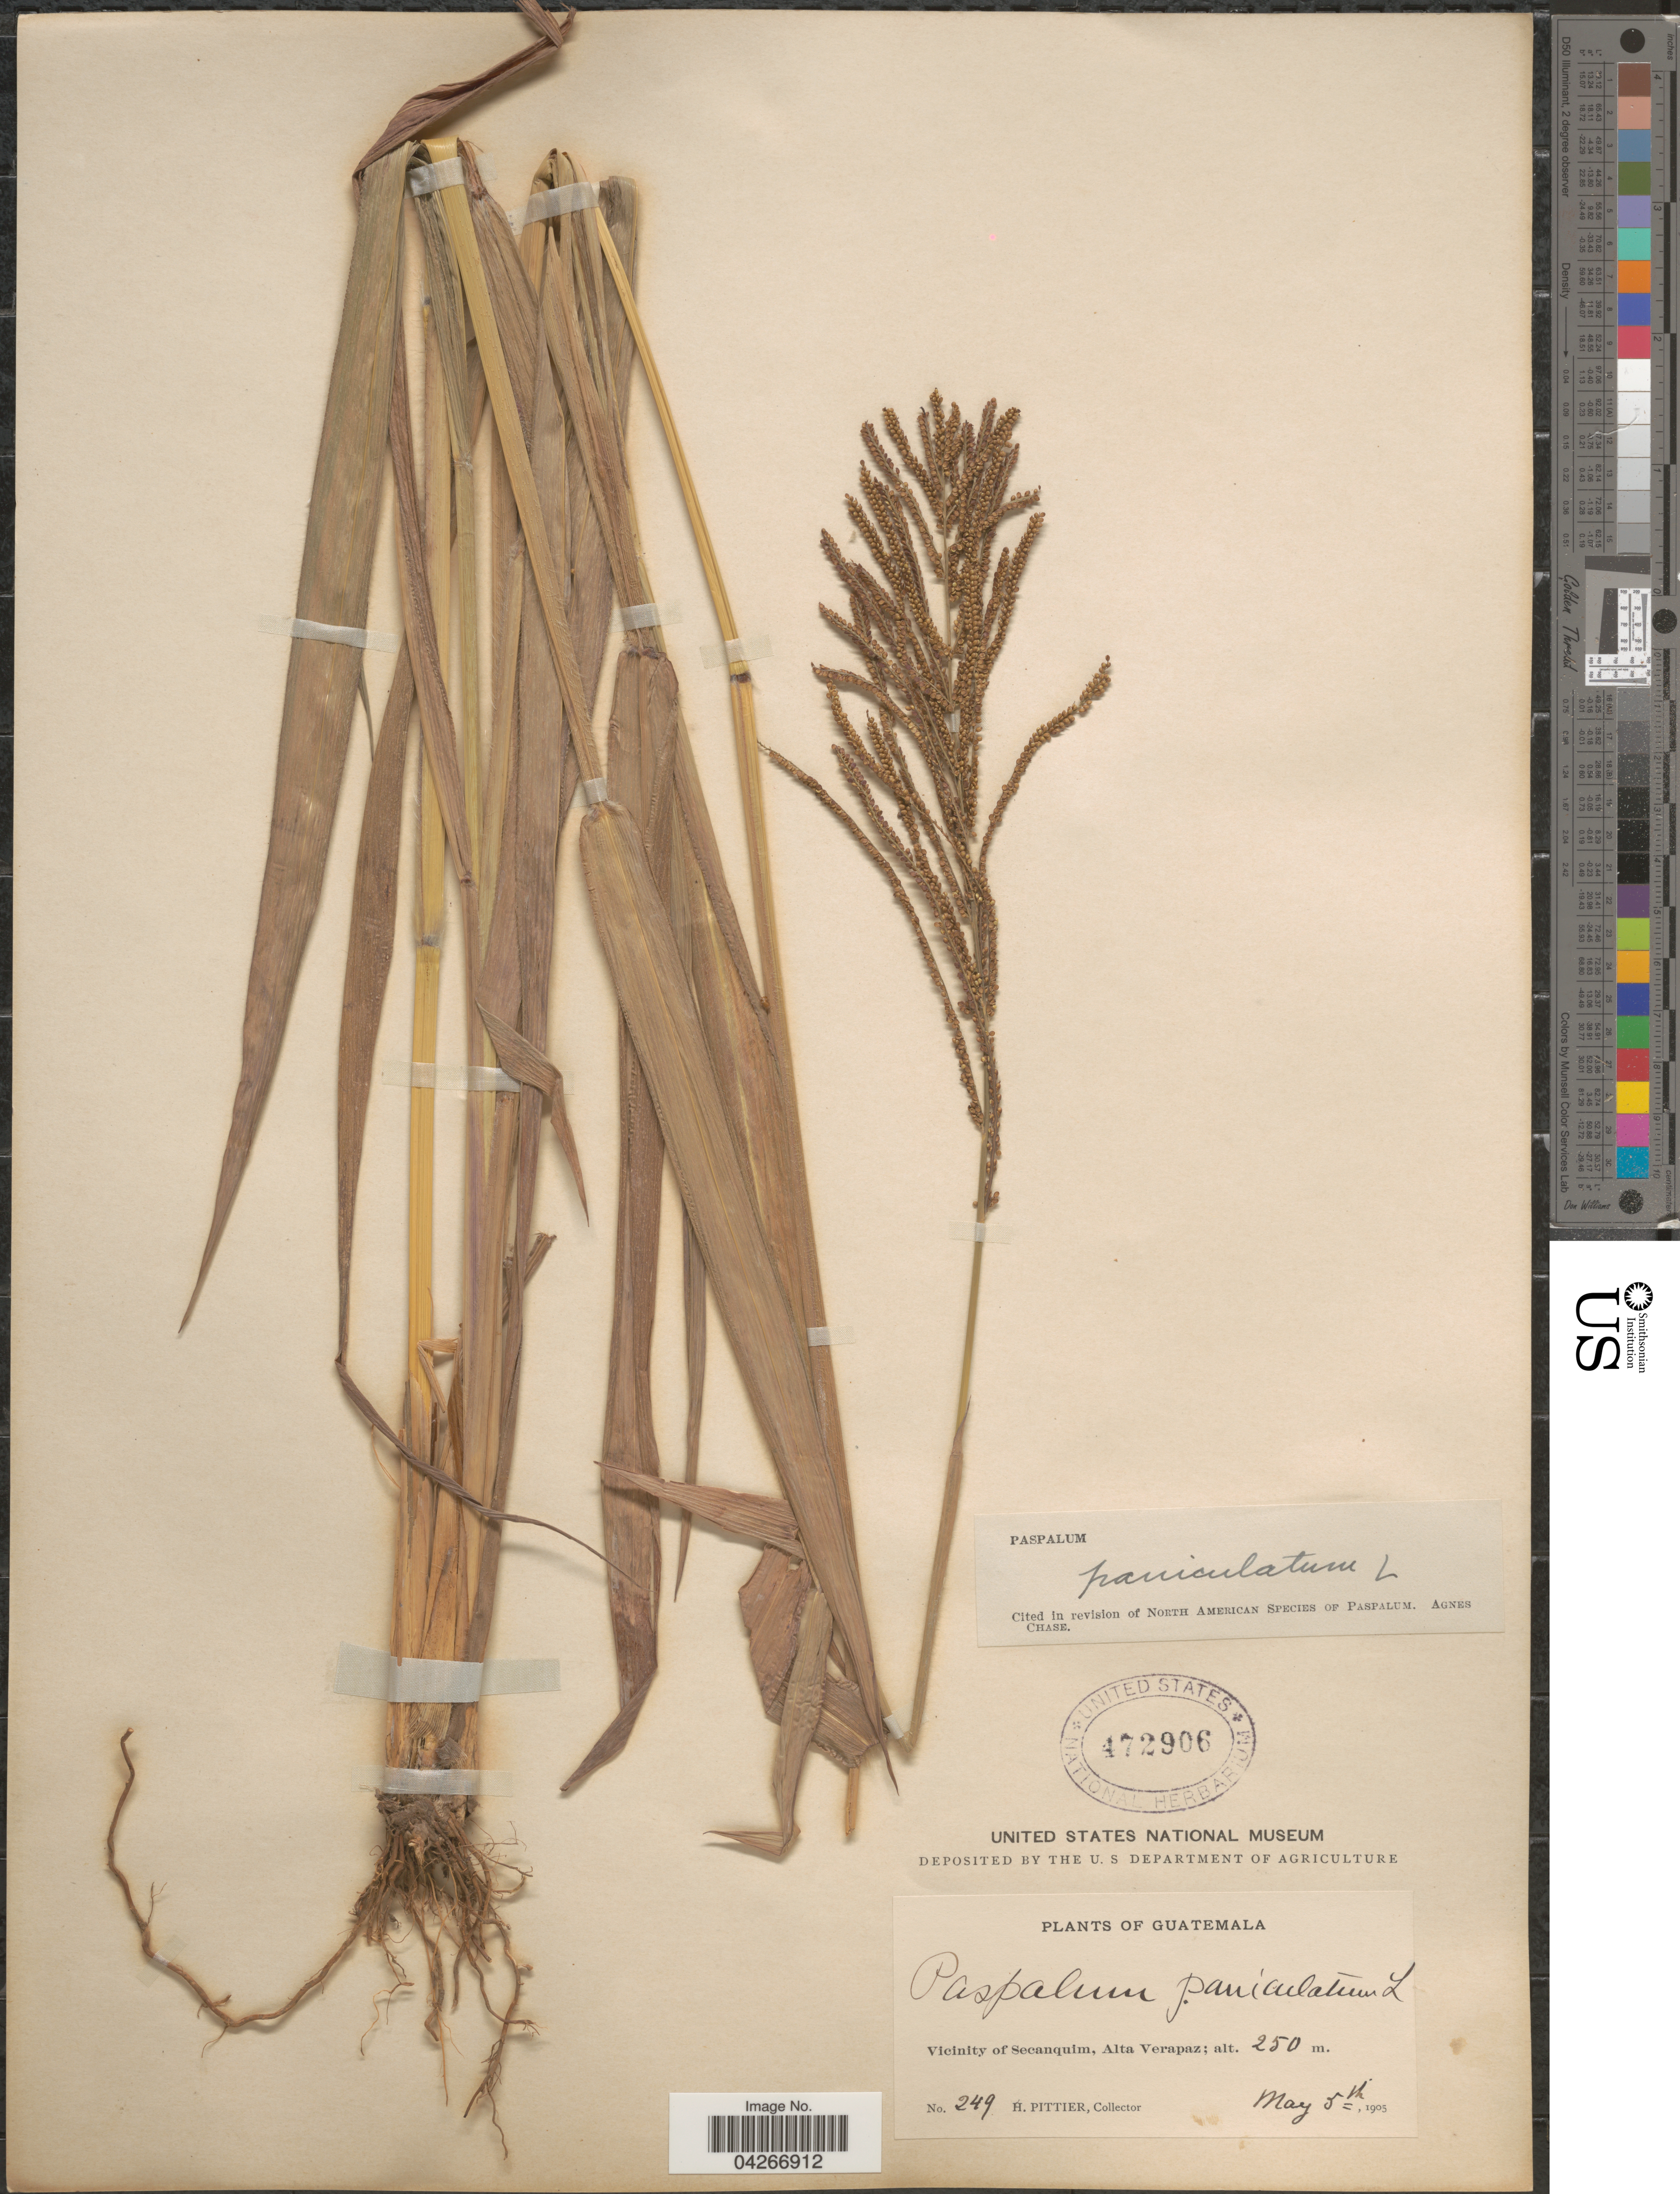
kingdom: Plantae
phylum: Tracheophyta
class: Liliopsida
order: Poales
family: Poaceae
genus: Paspalum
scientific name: Paspalum paniculatum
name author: L.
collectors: H. F. Pittier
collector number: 249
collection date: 1905-05-05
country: Guatemala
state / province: Alta Verapaz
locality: Vicinity of Secanquim.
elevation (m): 250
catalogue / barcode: US 472906